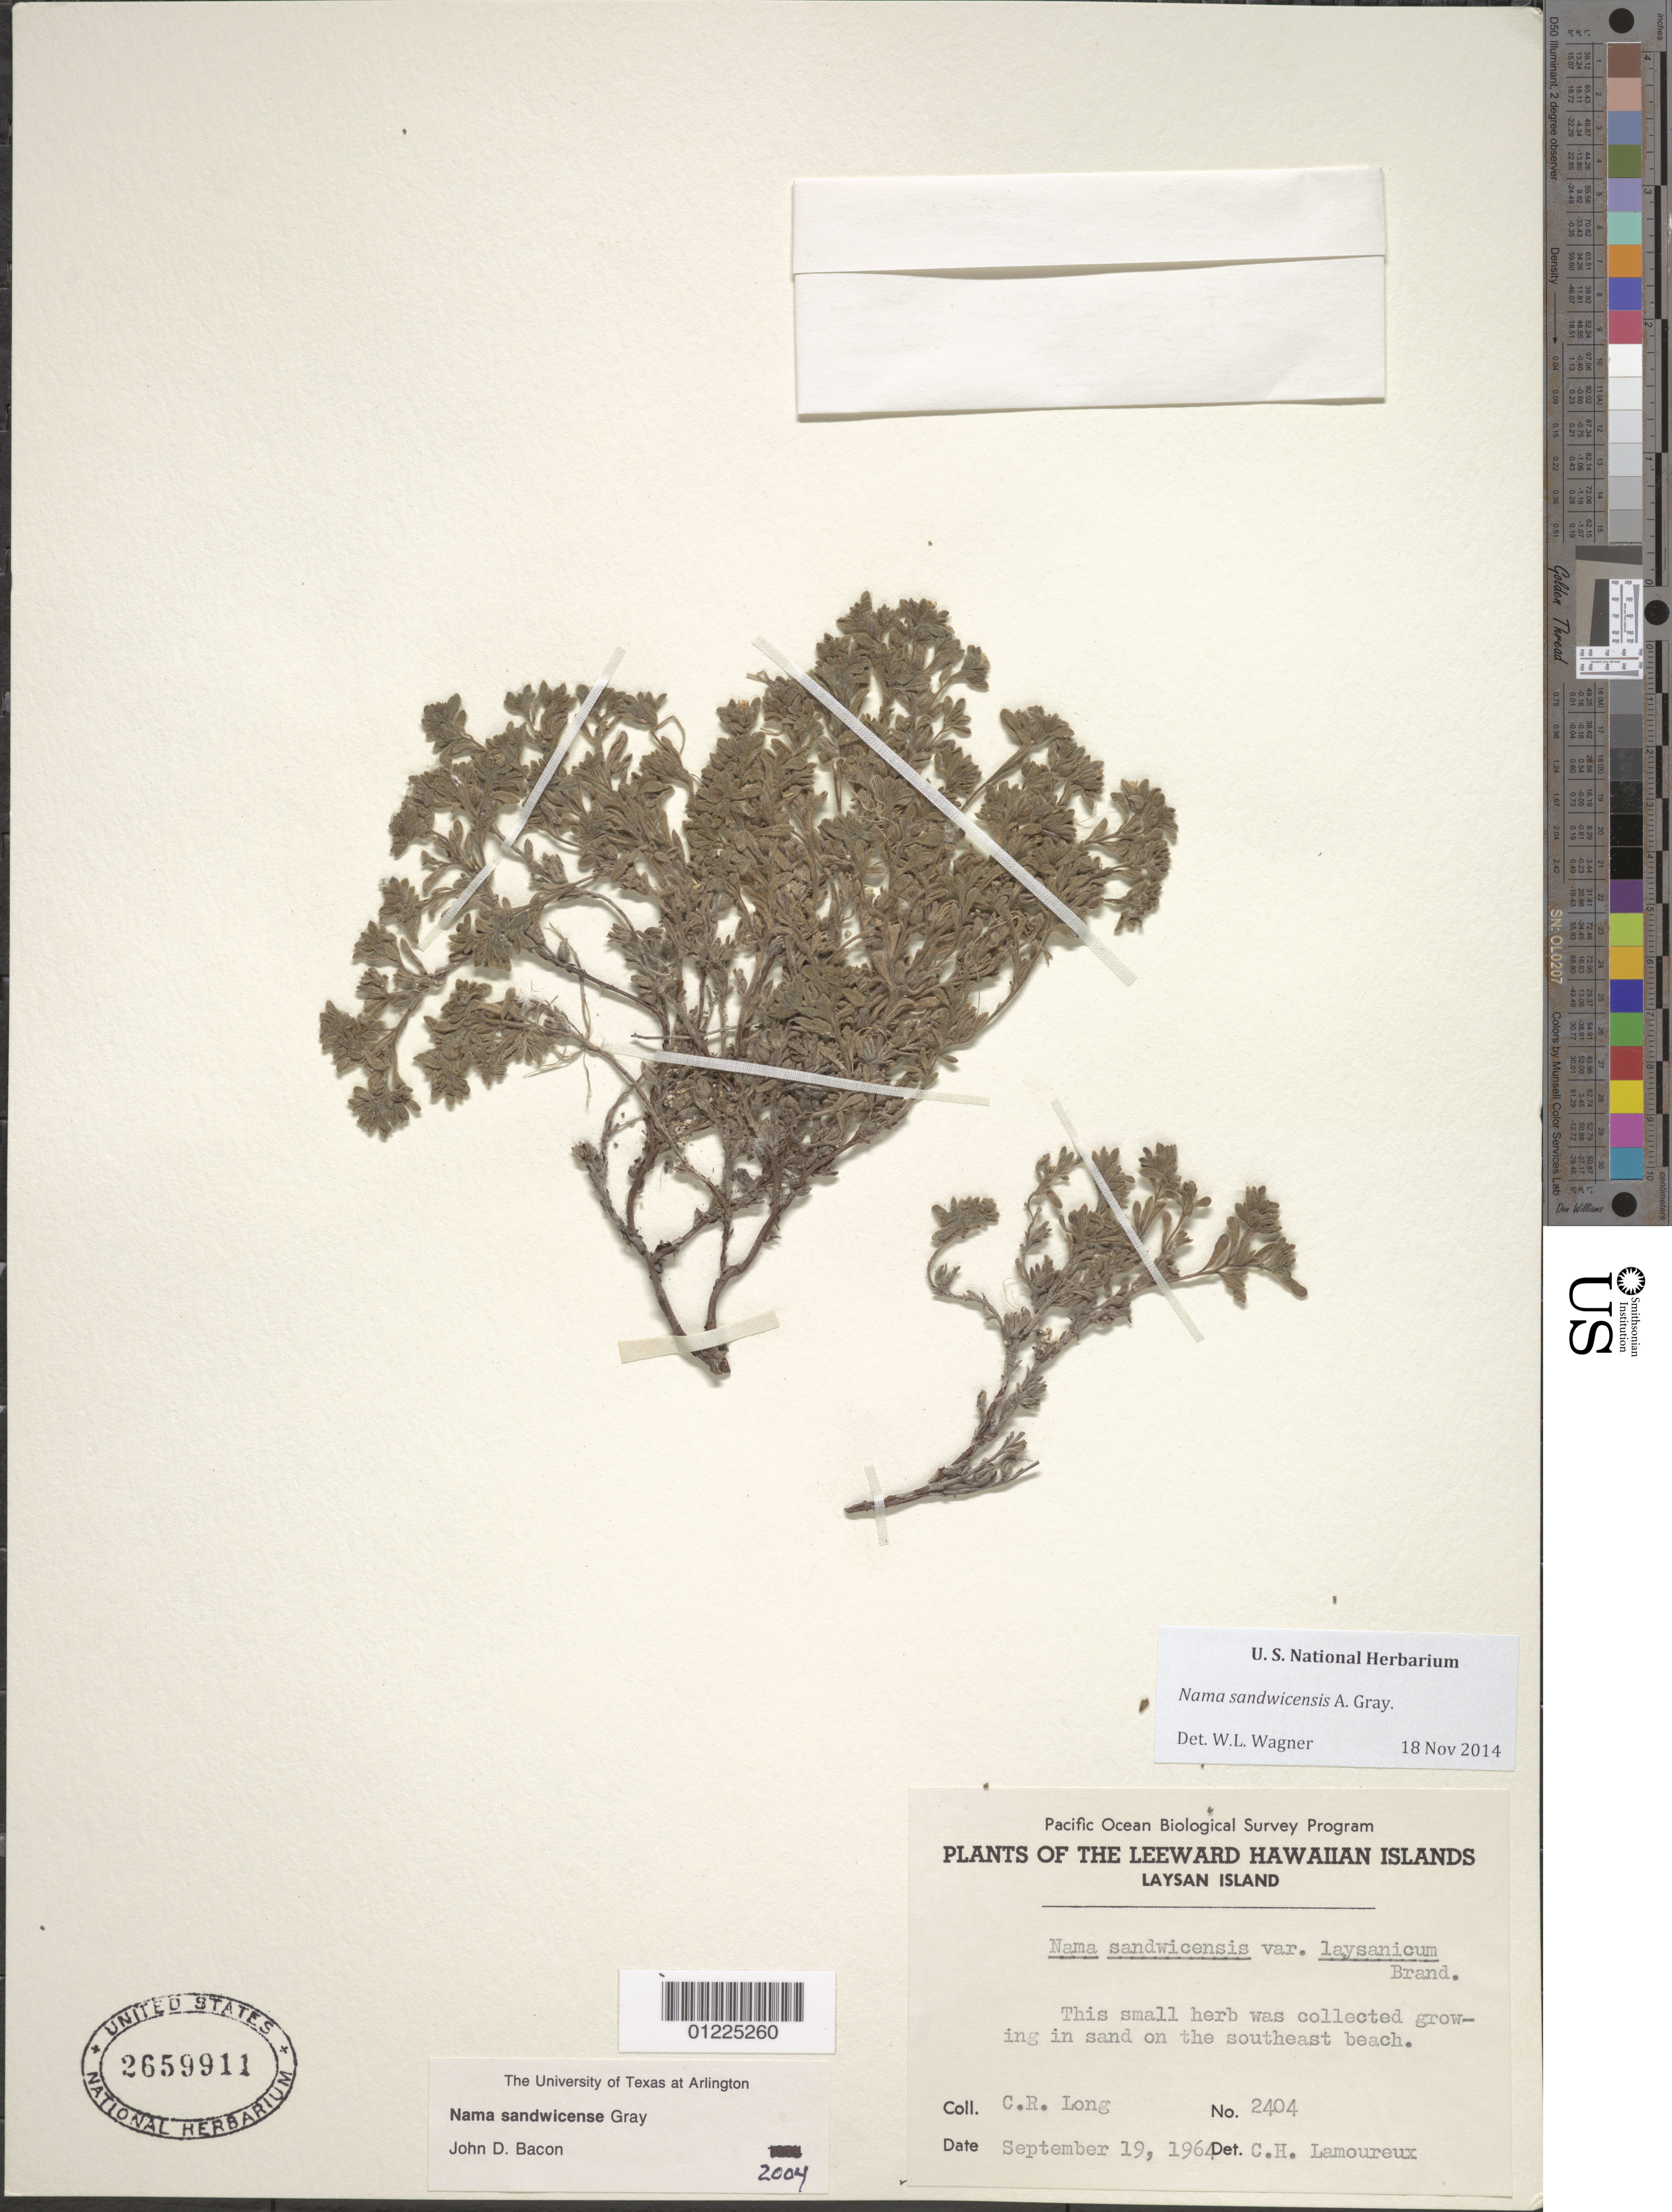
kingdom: Plantae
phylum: Tracheophyta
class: Magnoliopsida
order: Boraginales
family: Namaceae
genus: Nama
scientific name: Nama sandwicensis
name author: A. Gray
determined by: Wagner, W. L., (BOT), Smithsonian Institution - National Museum of Natural History (UNITED STATES)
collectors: C. Long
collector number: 2404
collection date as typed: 19 Sep 1964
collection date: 1964-09-19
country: United States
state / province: Hawaii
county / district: Honolulu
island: Laysan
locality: Southeast side of the island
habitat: Sand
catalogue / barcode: US 2659911